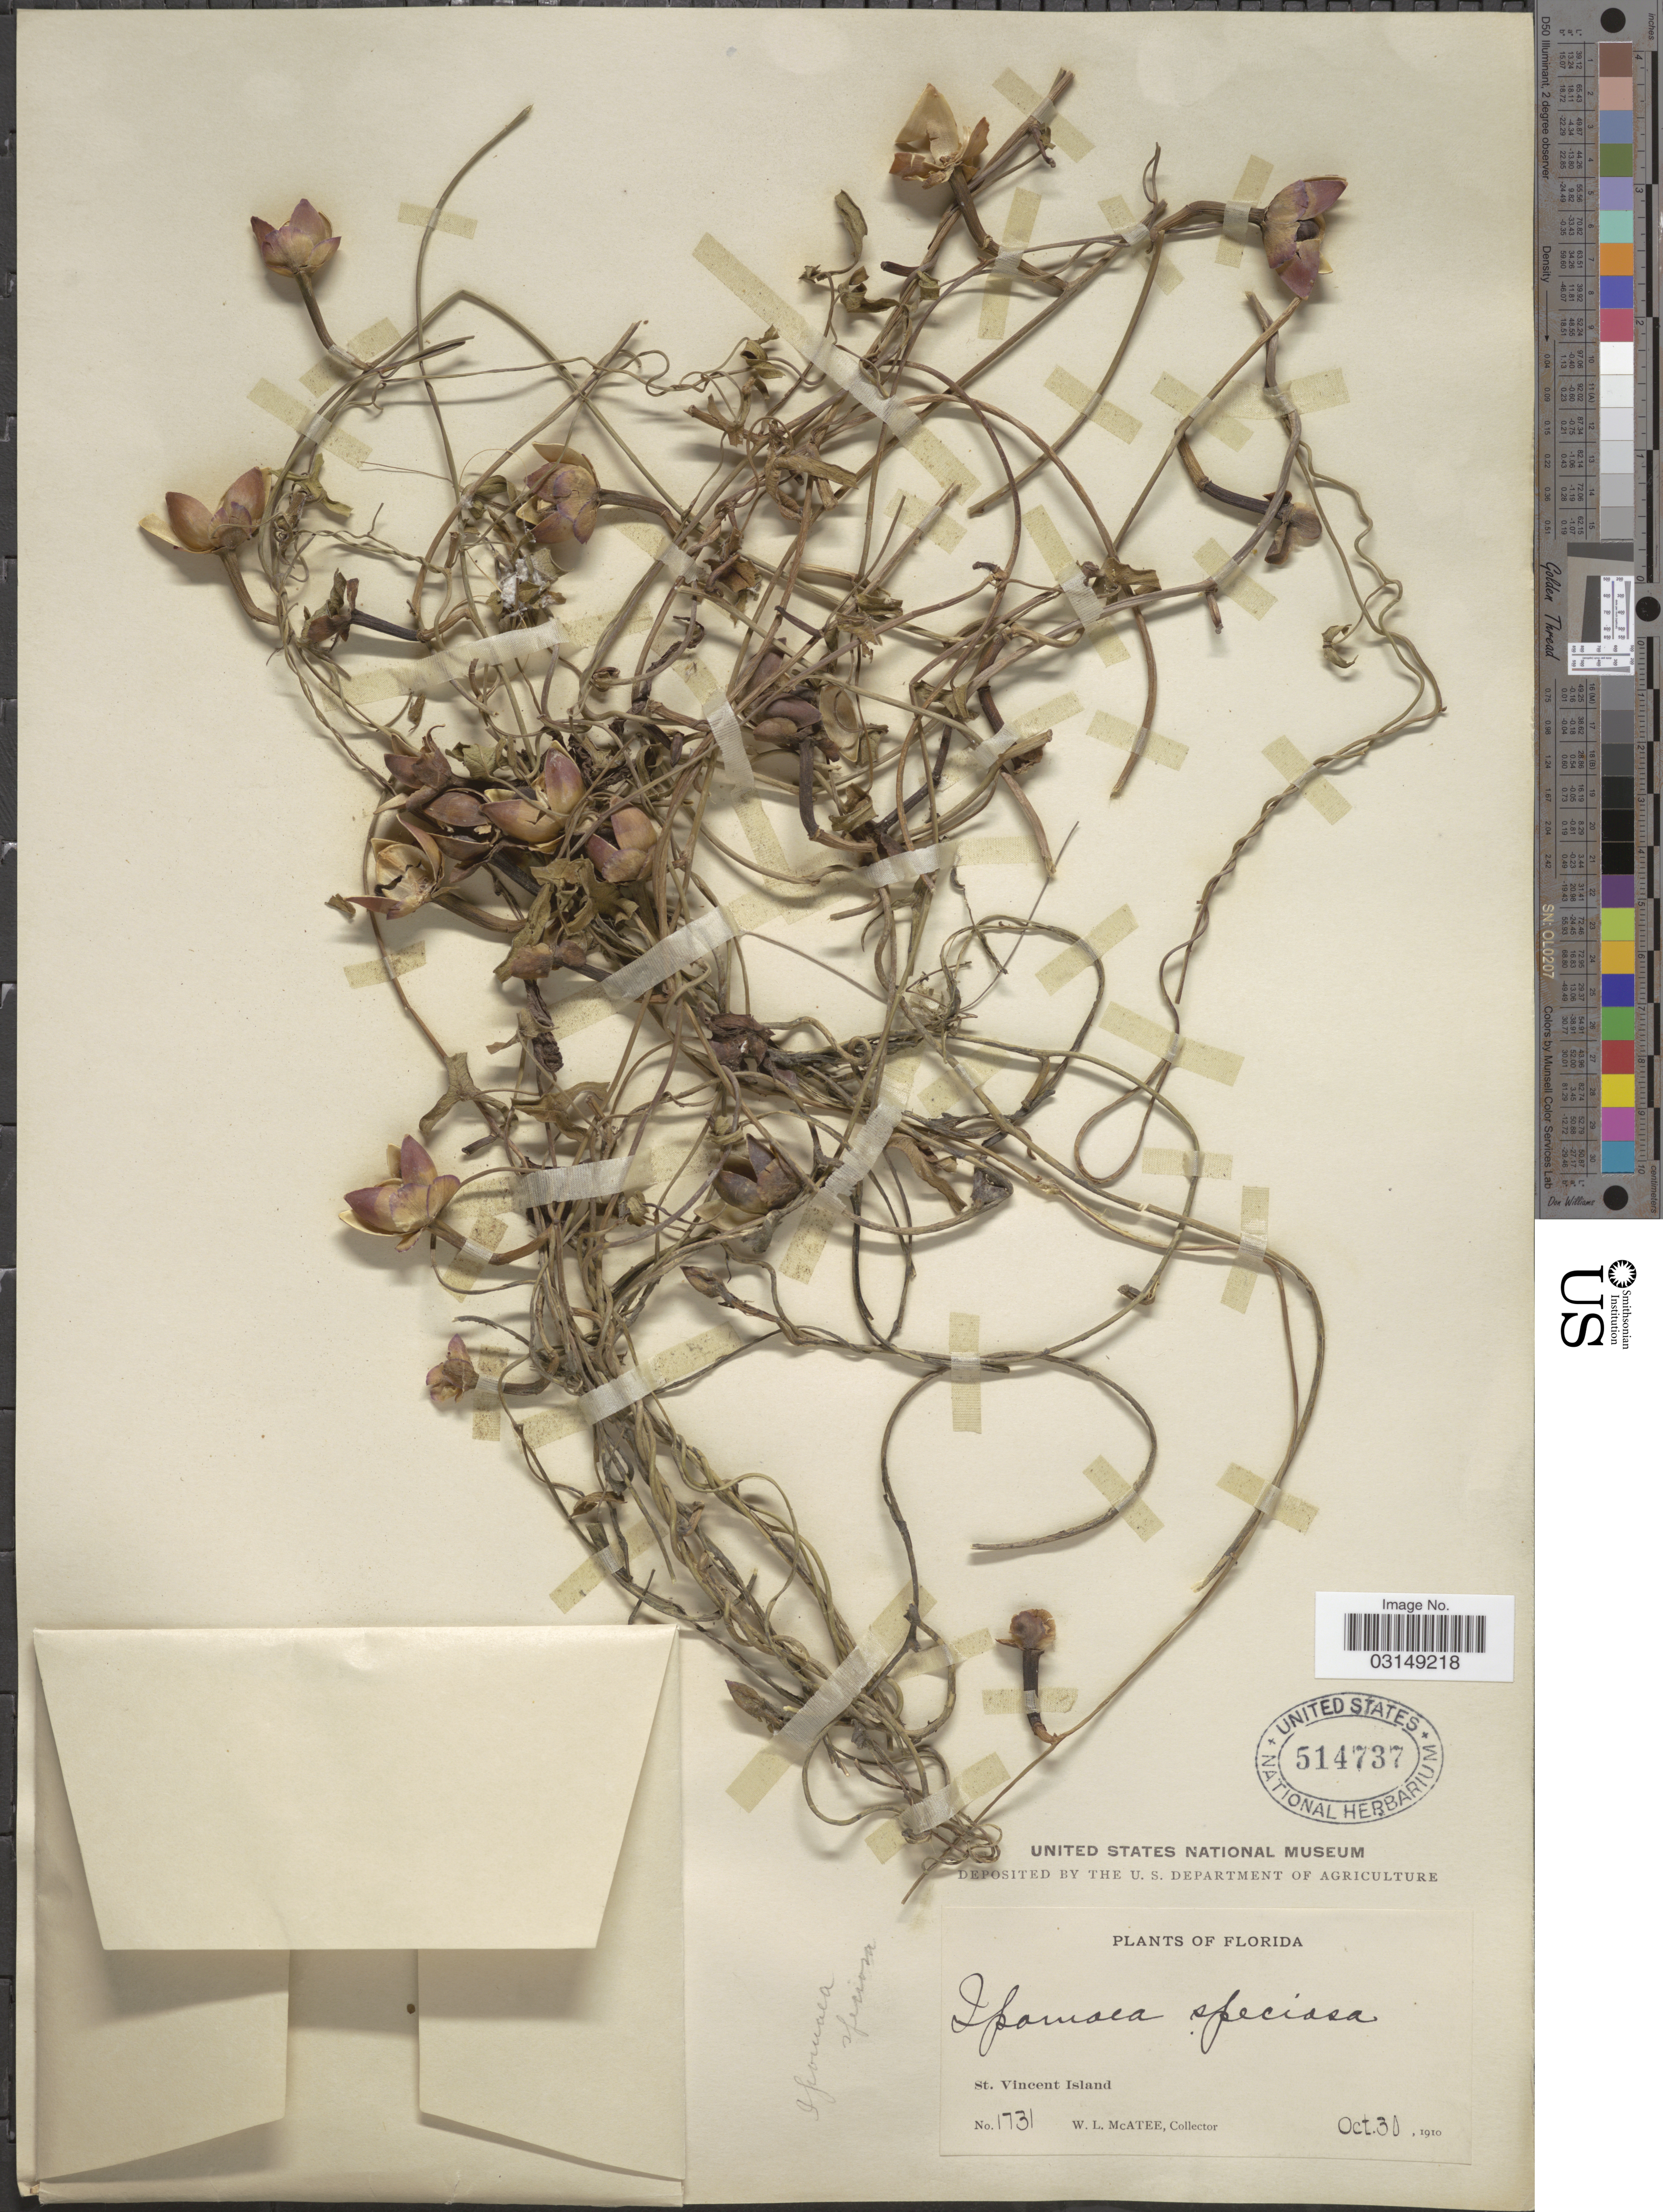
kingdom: Plantae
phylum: Tracheophyta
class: Magnoliopsida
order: Solanales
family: Convolvulaceae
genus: Ipomoea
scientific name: Ipomoea sagittata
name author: Poir.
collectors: W. McAtee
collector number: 1731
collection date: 1910-10-30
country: United States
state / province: Florida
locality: St. Vincent Island.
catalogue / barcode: US 514737